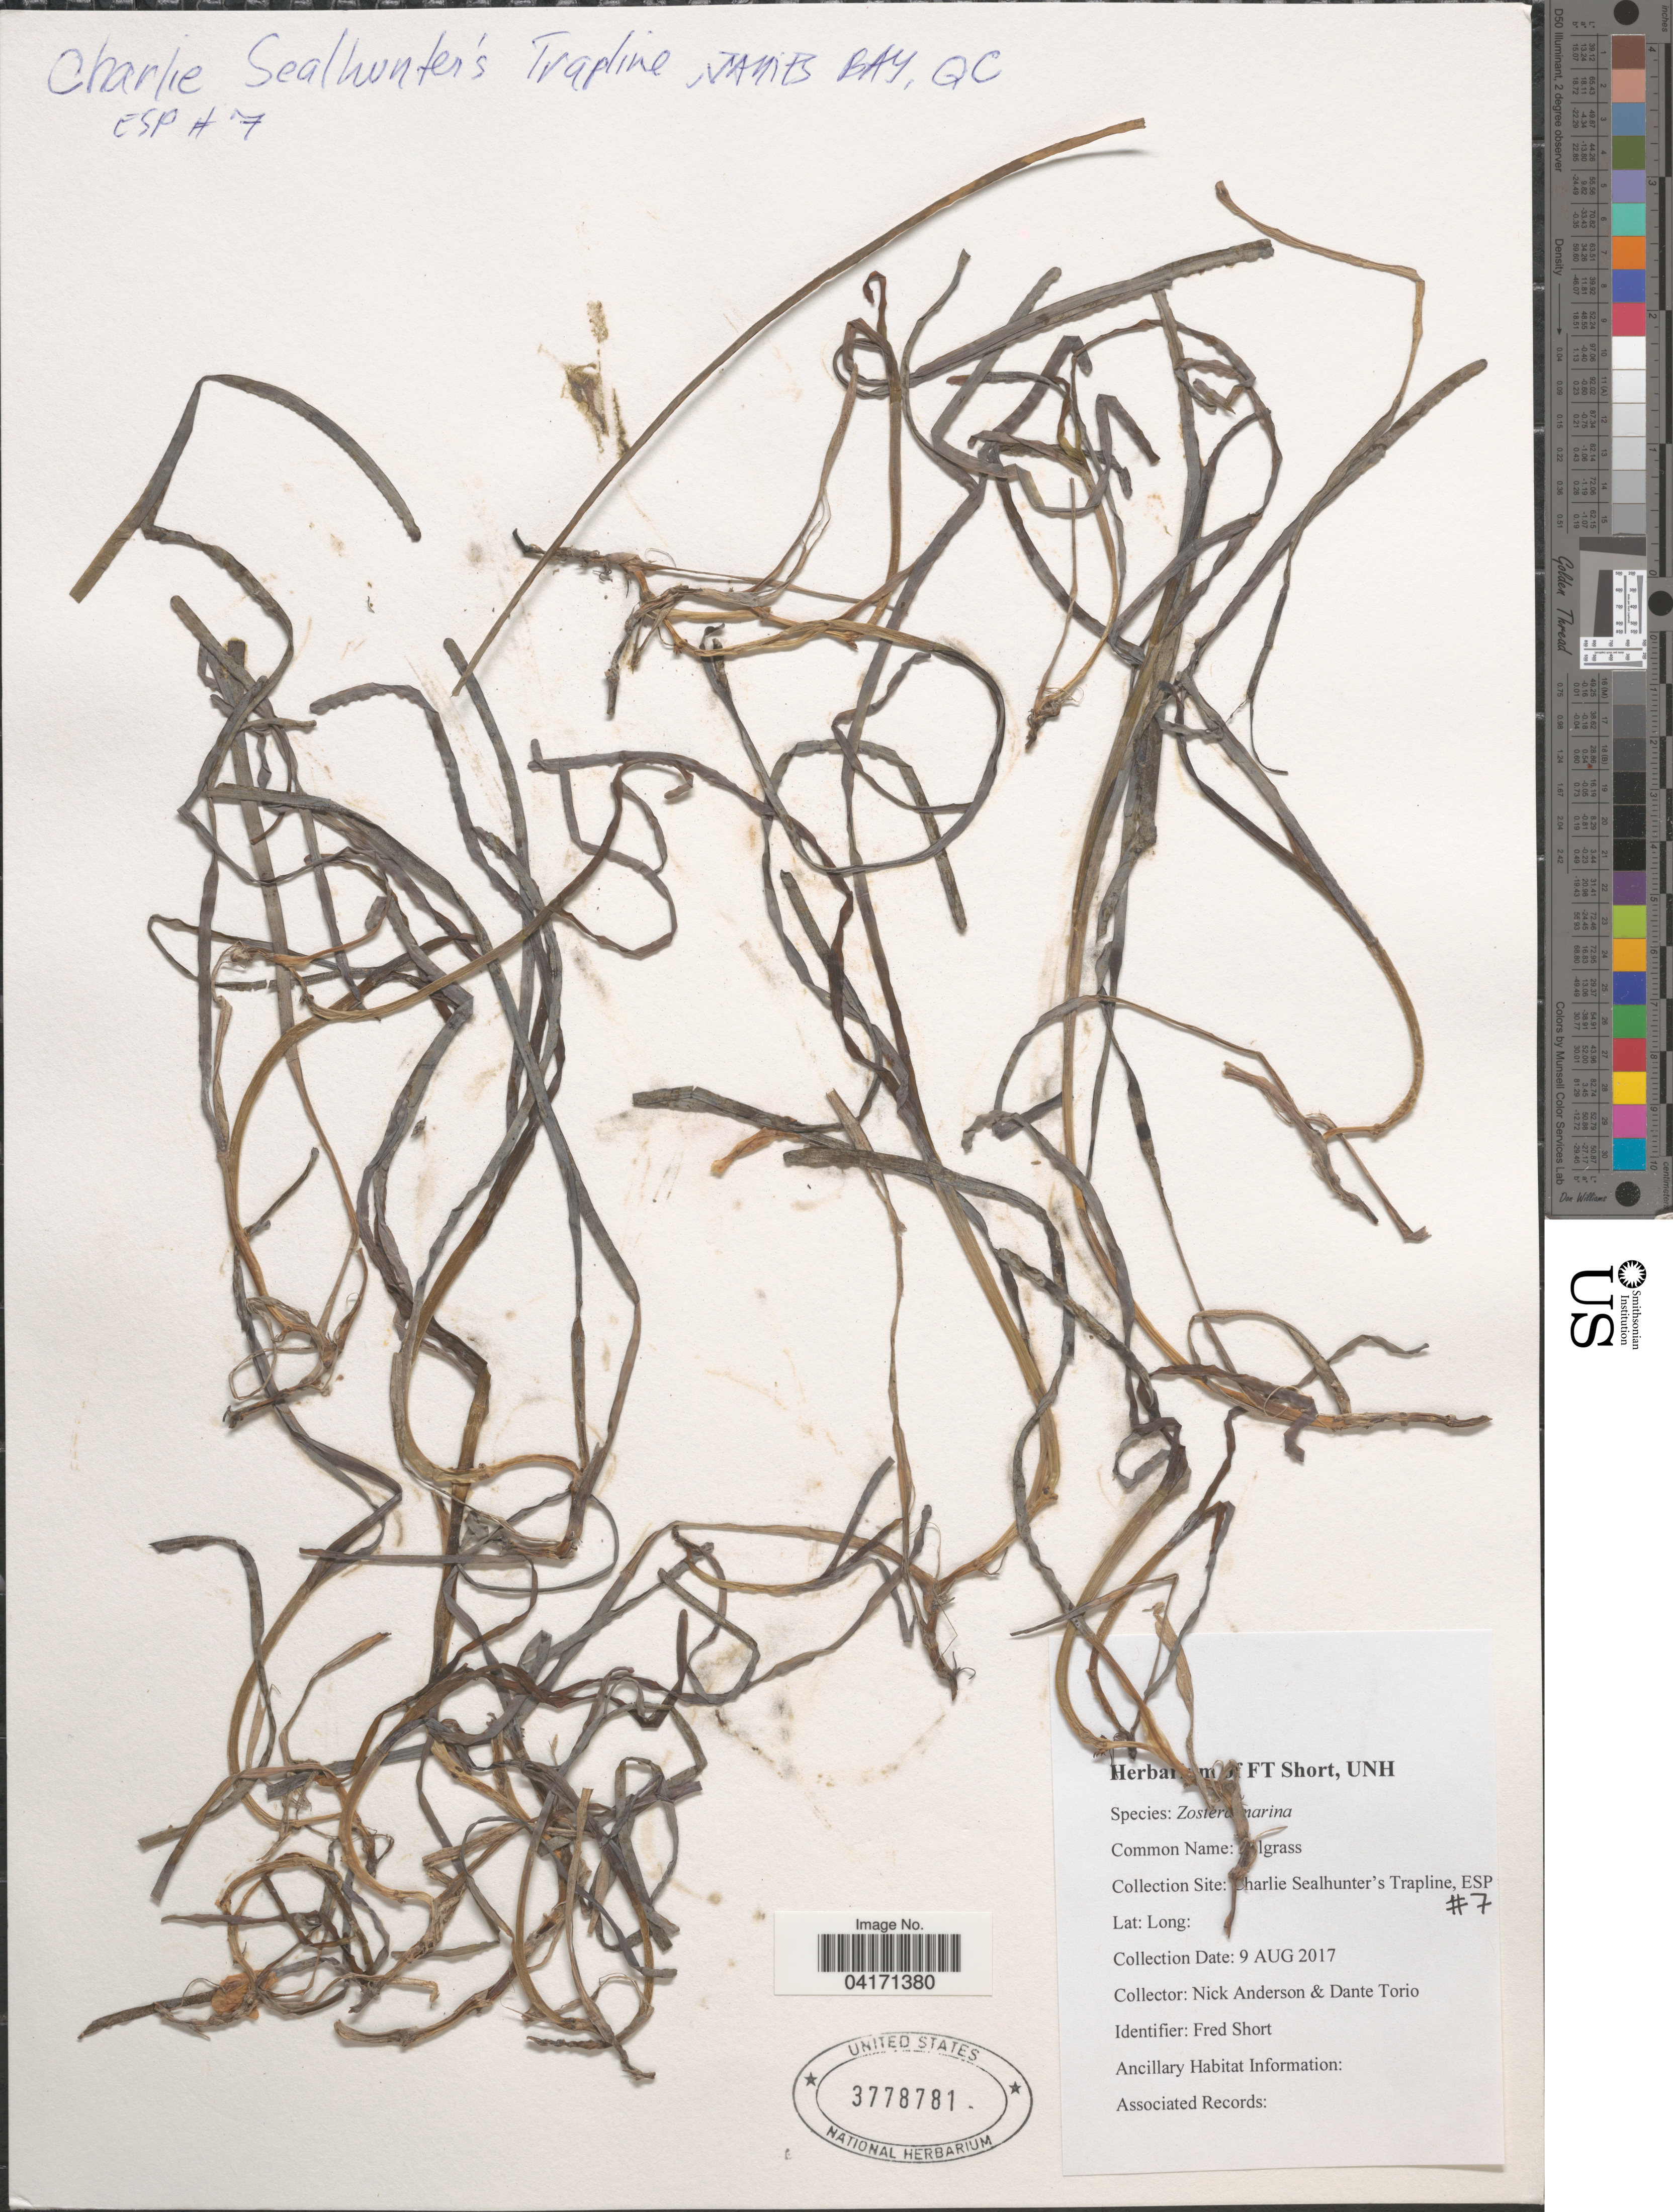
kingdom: Plantae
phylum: Tracheophyta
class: Liliopsida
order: Alismatales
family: Zosteraceae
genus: Zostera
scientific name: Zostera marina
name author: L.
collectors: N. Anderson & D. Torio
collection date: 2017-08-09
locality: Charlie Sealhunter's Trapline, ESP #7.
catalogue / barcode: US 3778781